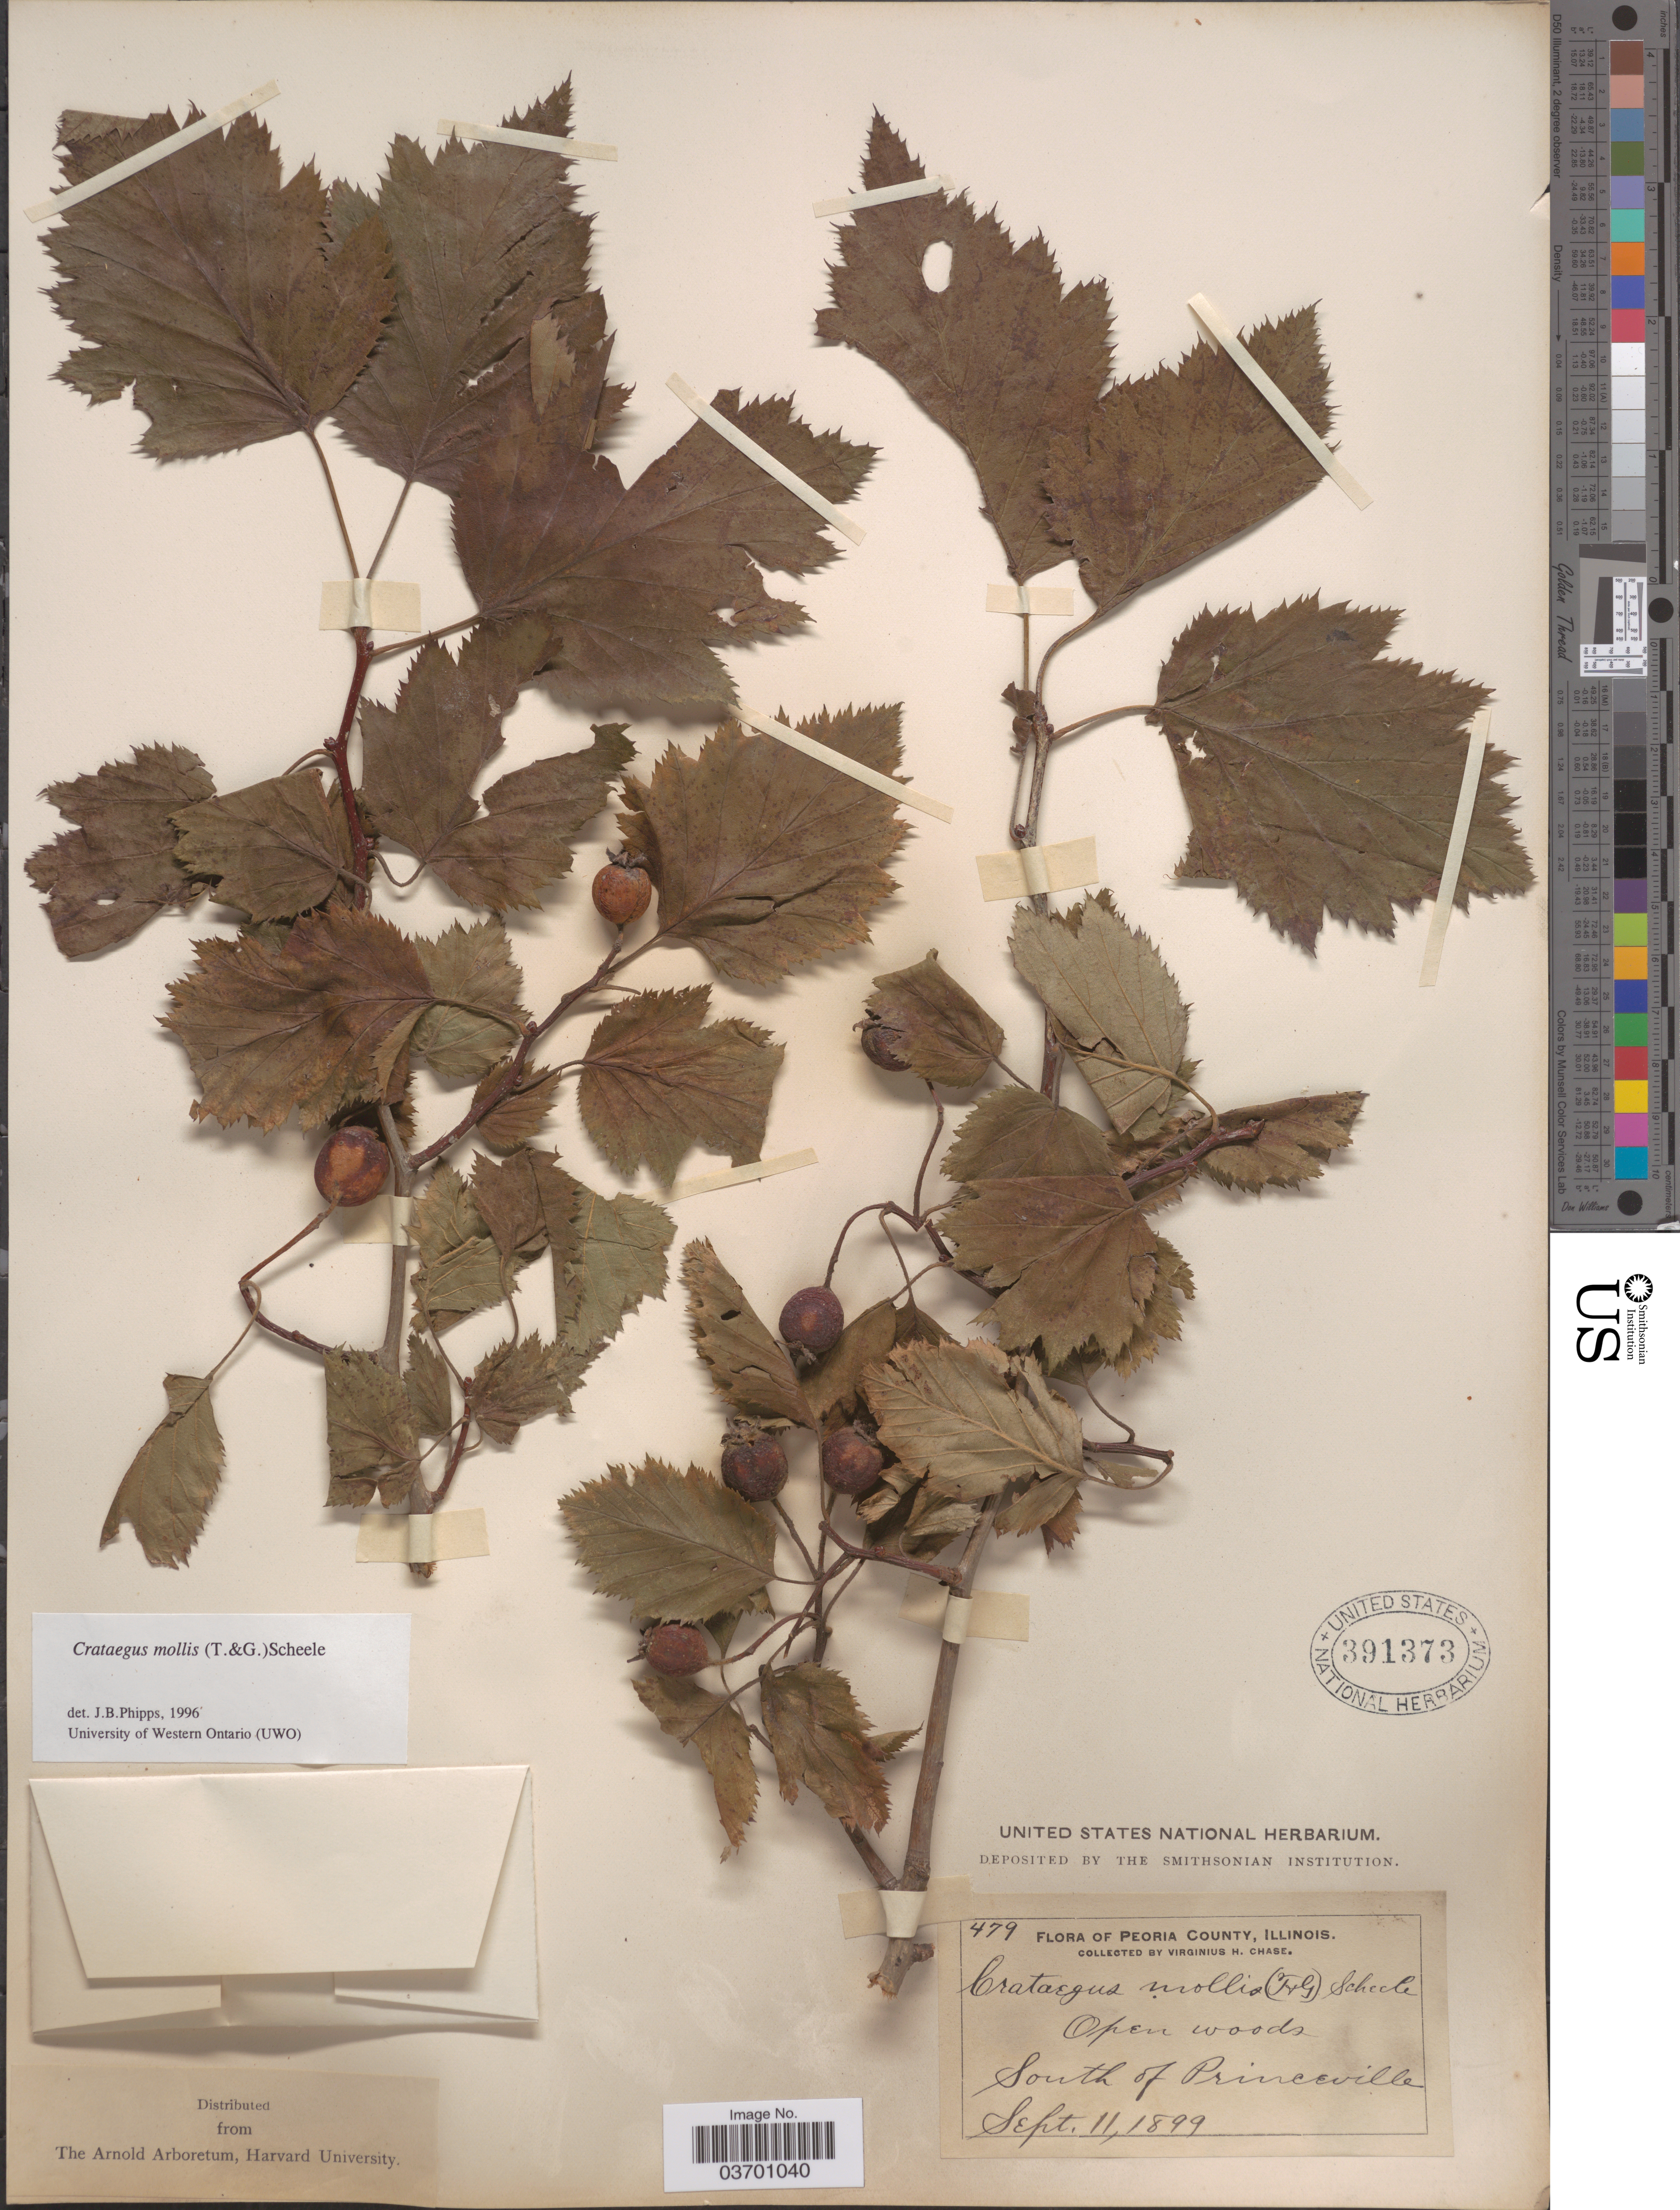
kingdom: Plantae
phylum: Tracheophyta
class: Magnoliopsida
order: Rosales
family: Rosaceae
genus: Crataegus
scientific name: Crataegus mollis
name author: (Torr. & A. Gray) Scheele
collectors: V. H. Chase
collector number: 479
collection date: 1899-09-11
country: United States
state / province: Illinois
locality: Peoria County. South of Princeville.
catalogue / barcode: US 391373